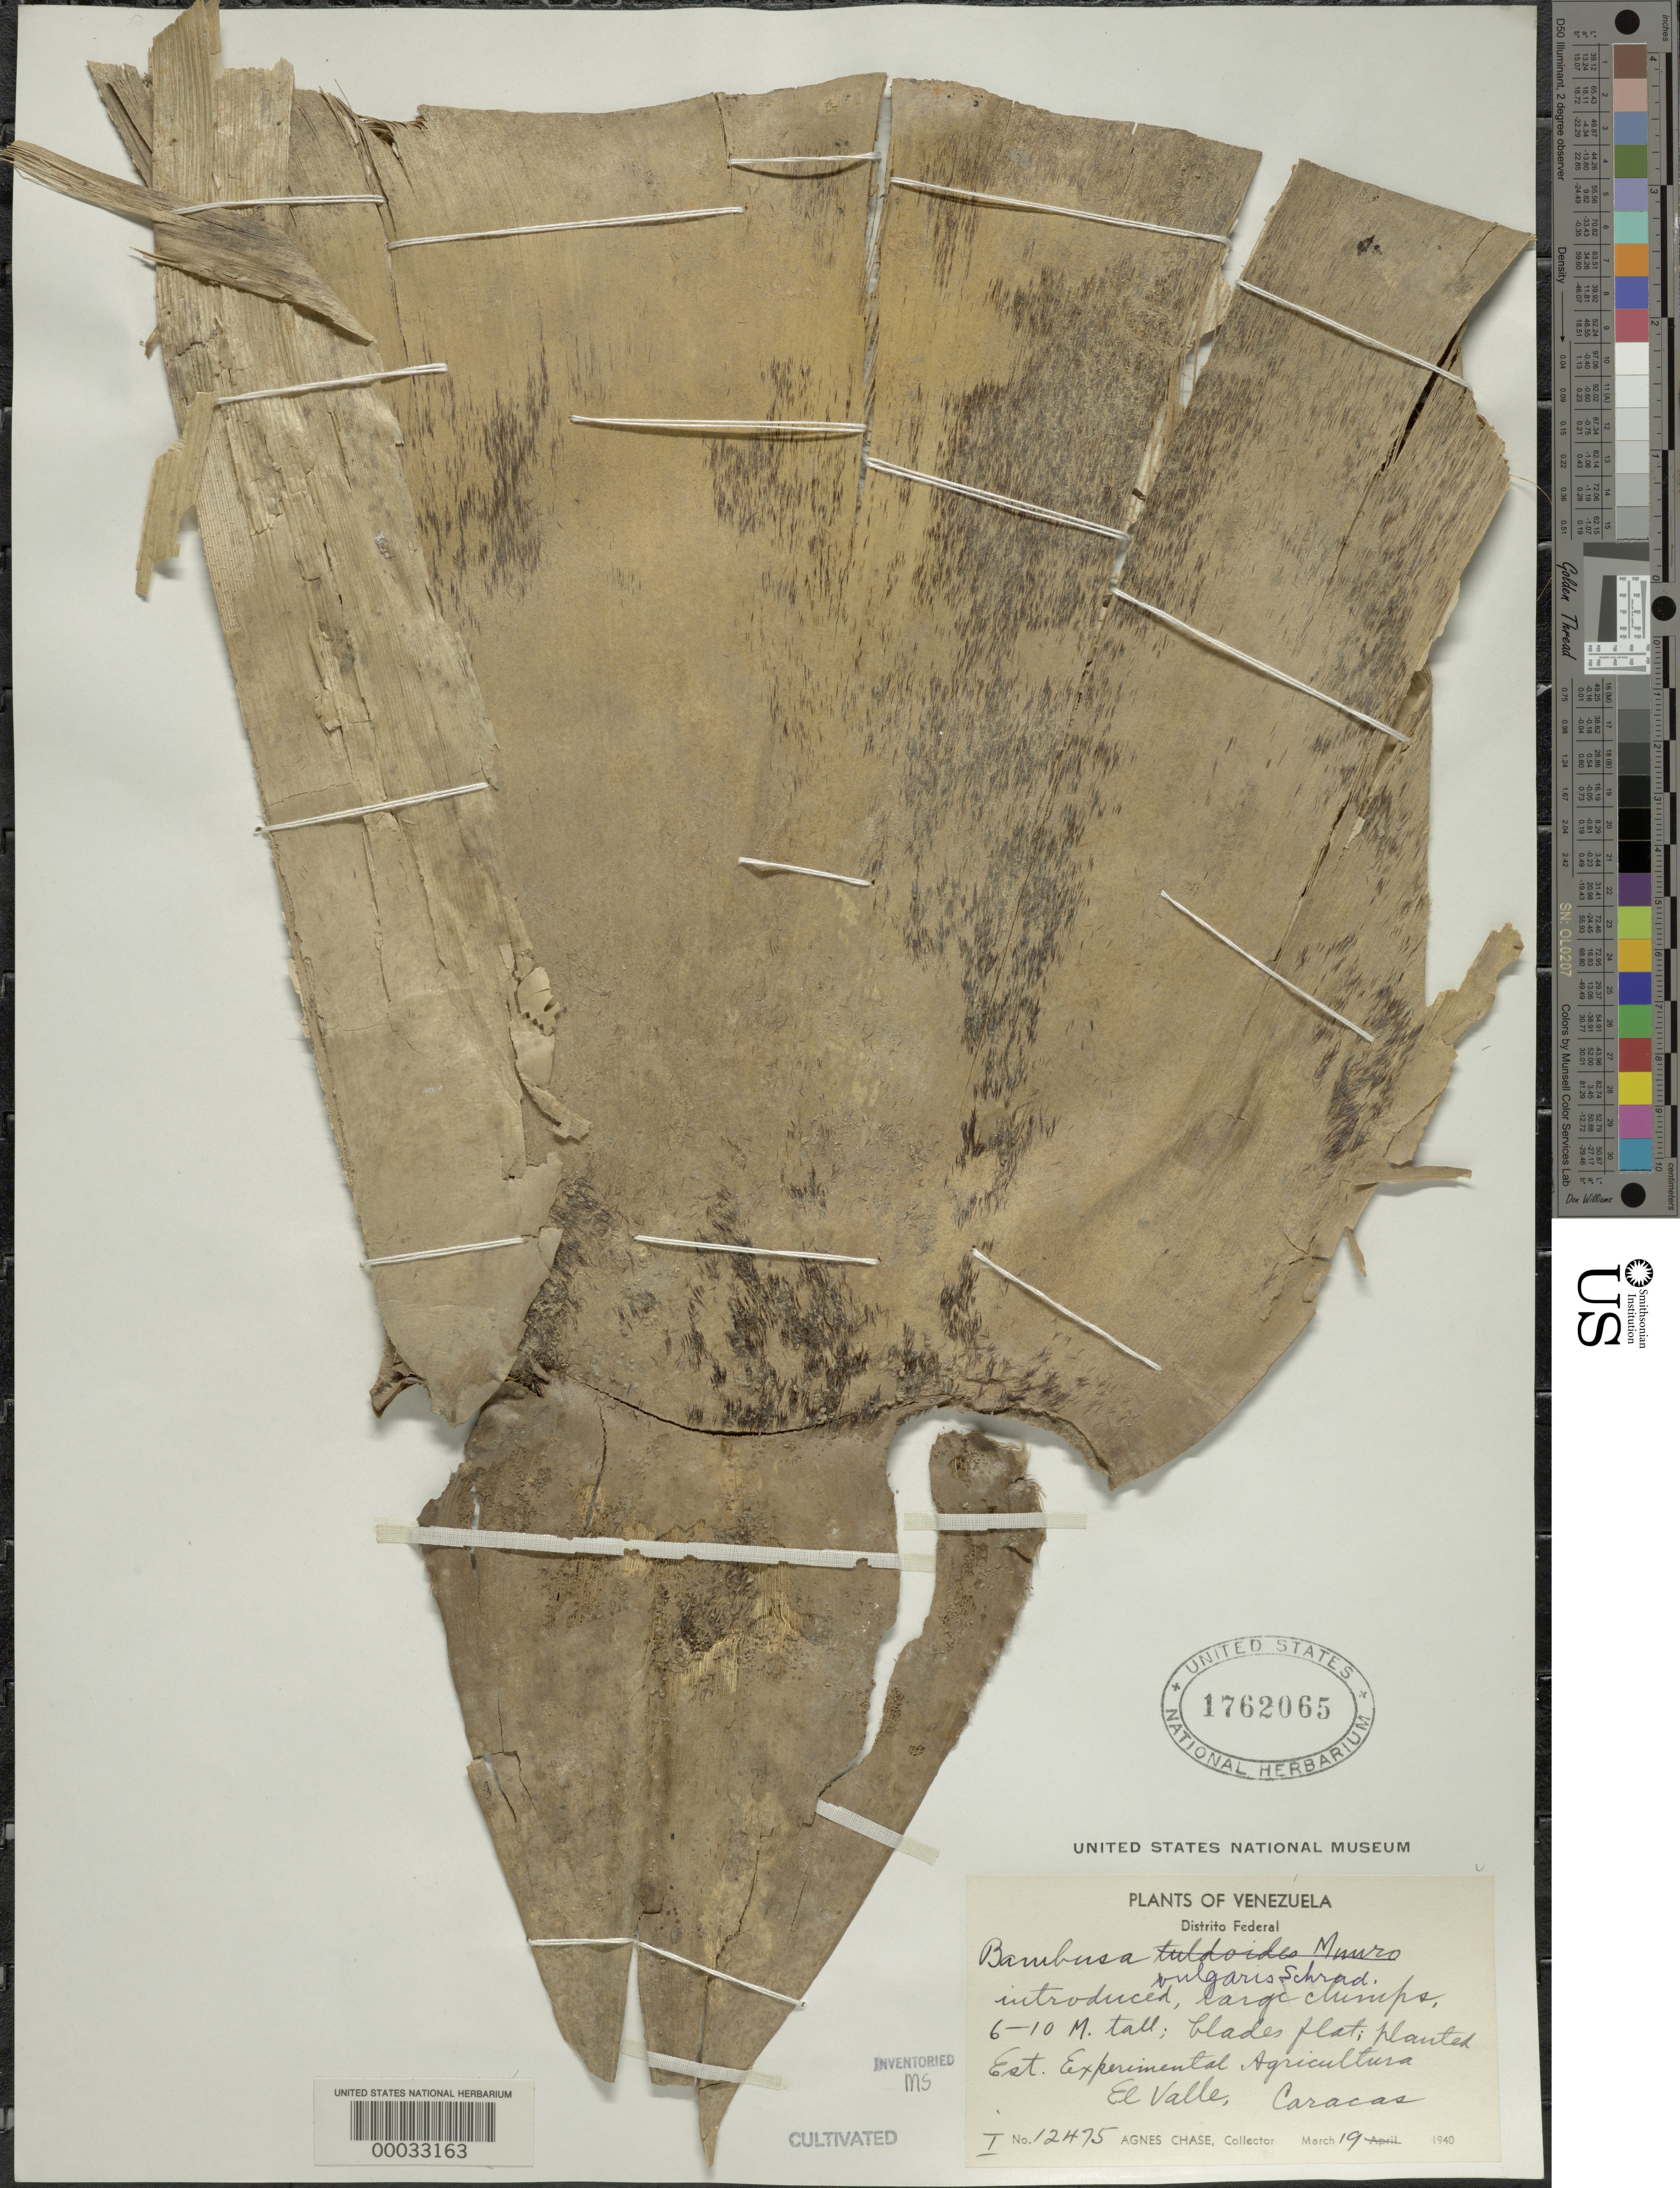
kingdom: Plantae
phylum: Tracheophyta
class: Liliopsida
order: Poales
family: Poaceae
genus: Bambusa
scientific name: Bambusa vulgaris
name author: Schrad. ex J.C. Wendl.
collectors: A. Chase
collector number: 12475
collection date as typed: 19 Mar 1940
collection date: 1940-03-19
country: Venezuela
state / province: Distrito Federal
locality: Experimental Agricultura-Caracas, El Valle, Caracas.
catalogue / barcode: US 1762065